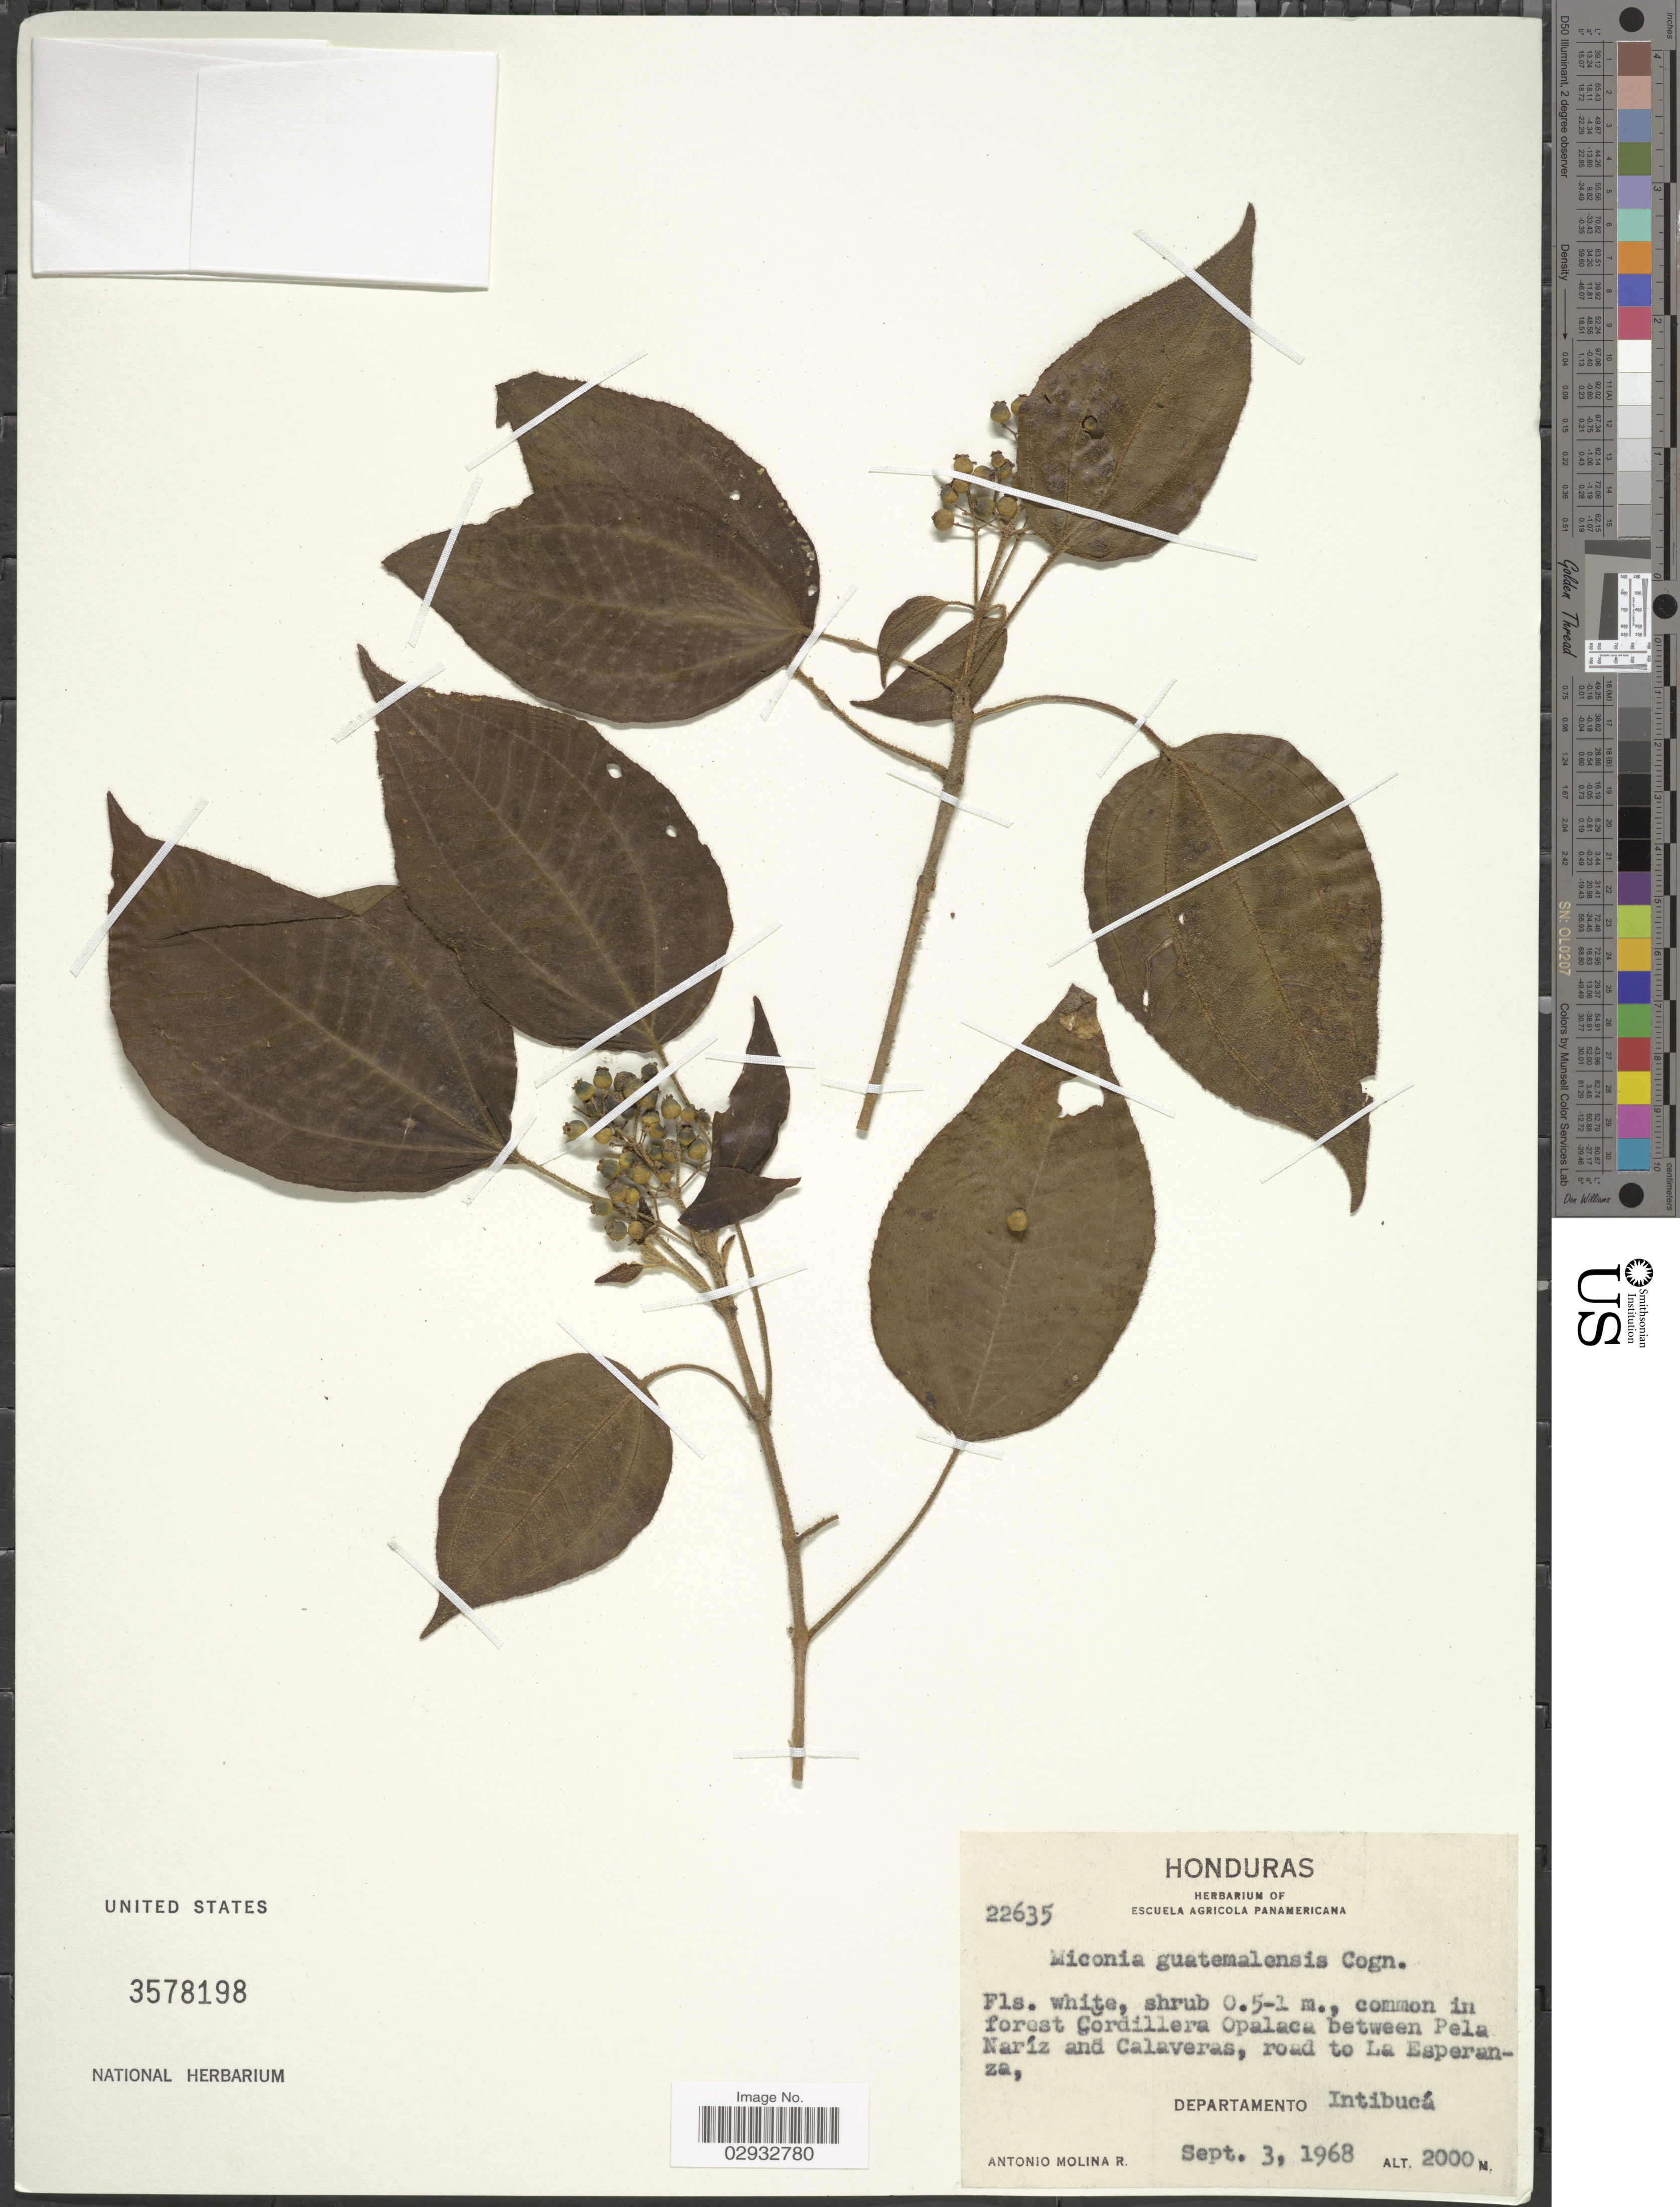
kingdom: Plantae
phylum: Tracheophyta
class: Magnoliopsida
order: Myrtales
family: Melastomataceae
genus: Miconia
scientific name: Miconia guatemalensis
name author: Cogn. in Donn. Sm.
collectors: A. Molina R.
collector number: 22635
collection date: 1968-09-03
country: Honduras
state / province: Intibuca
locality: Cordillera Opalaca between Pela Naríz and Calaveras, road to La Esperanza, Departamento Intibucá.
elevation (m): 2000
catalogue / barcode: US 3578198